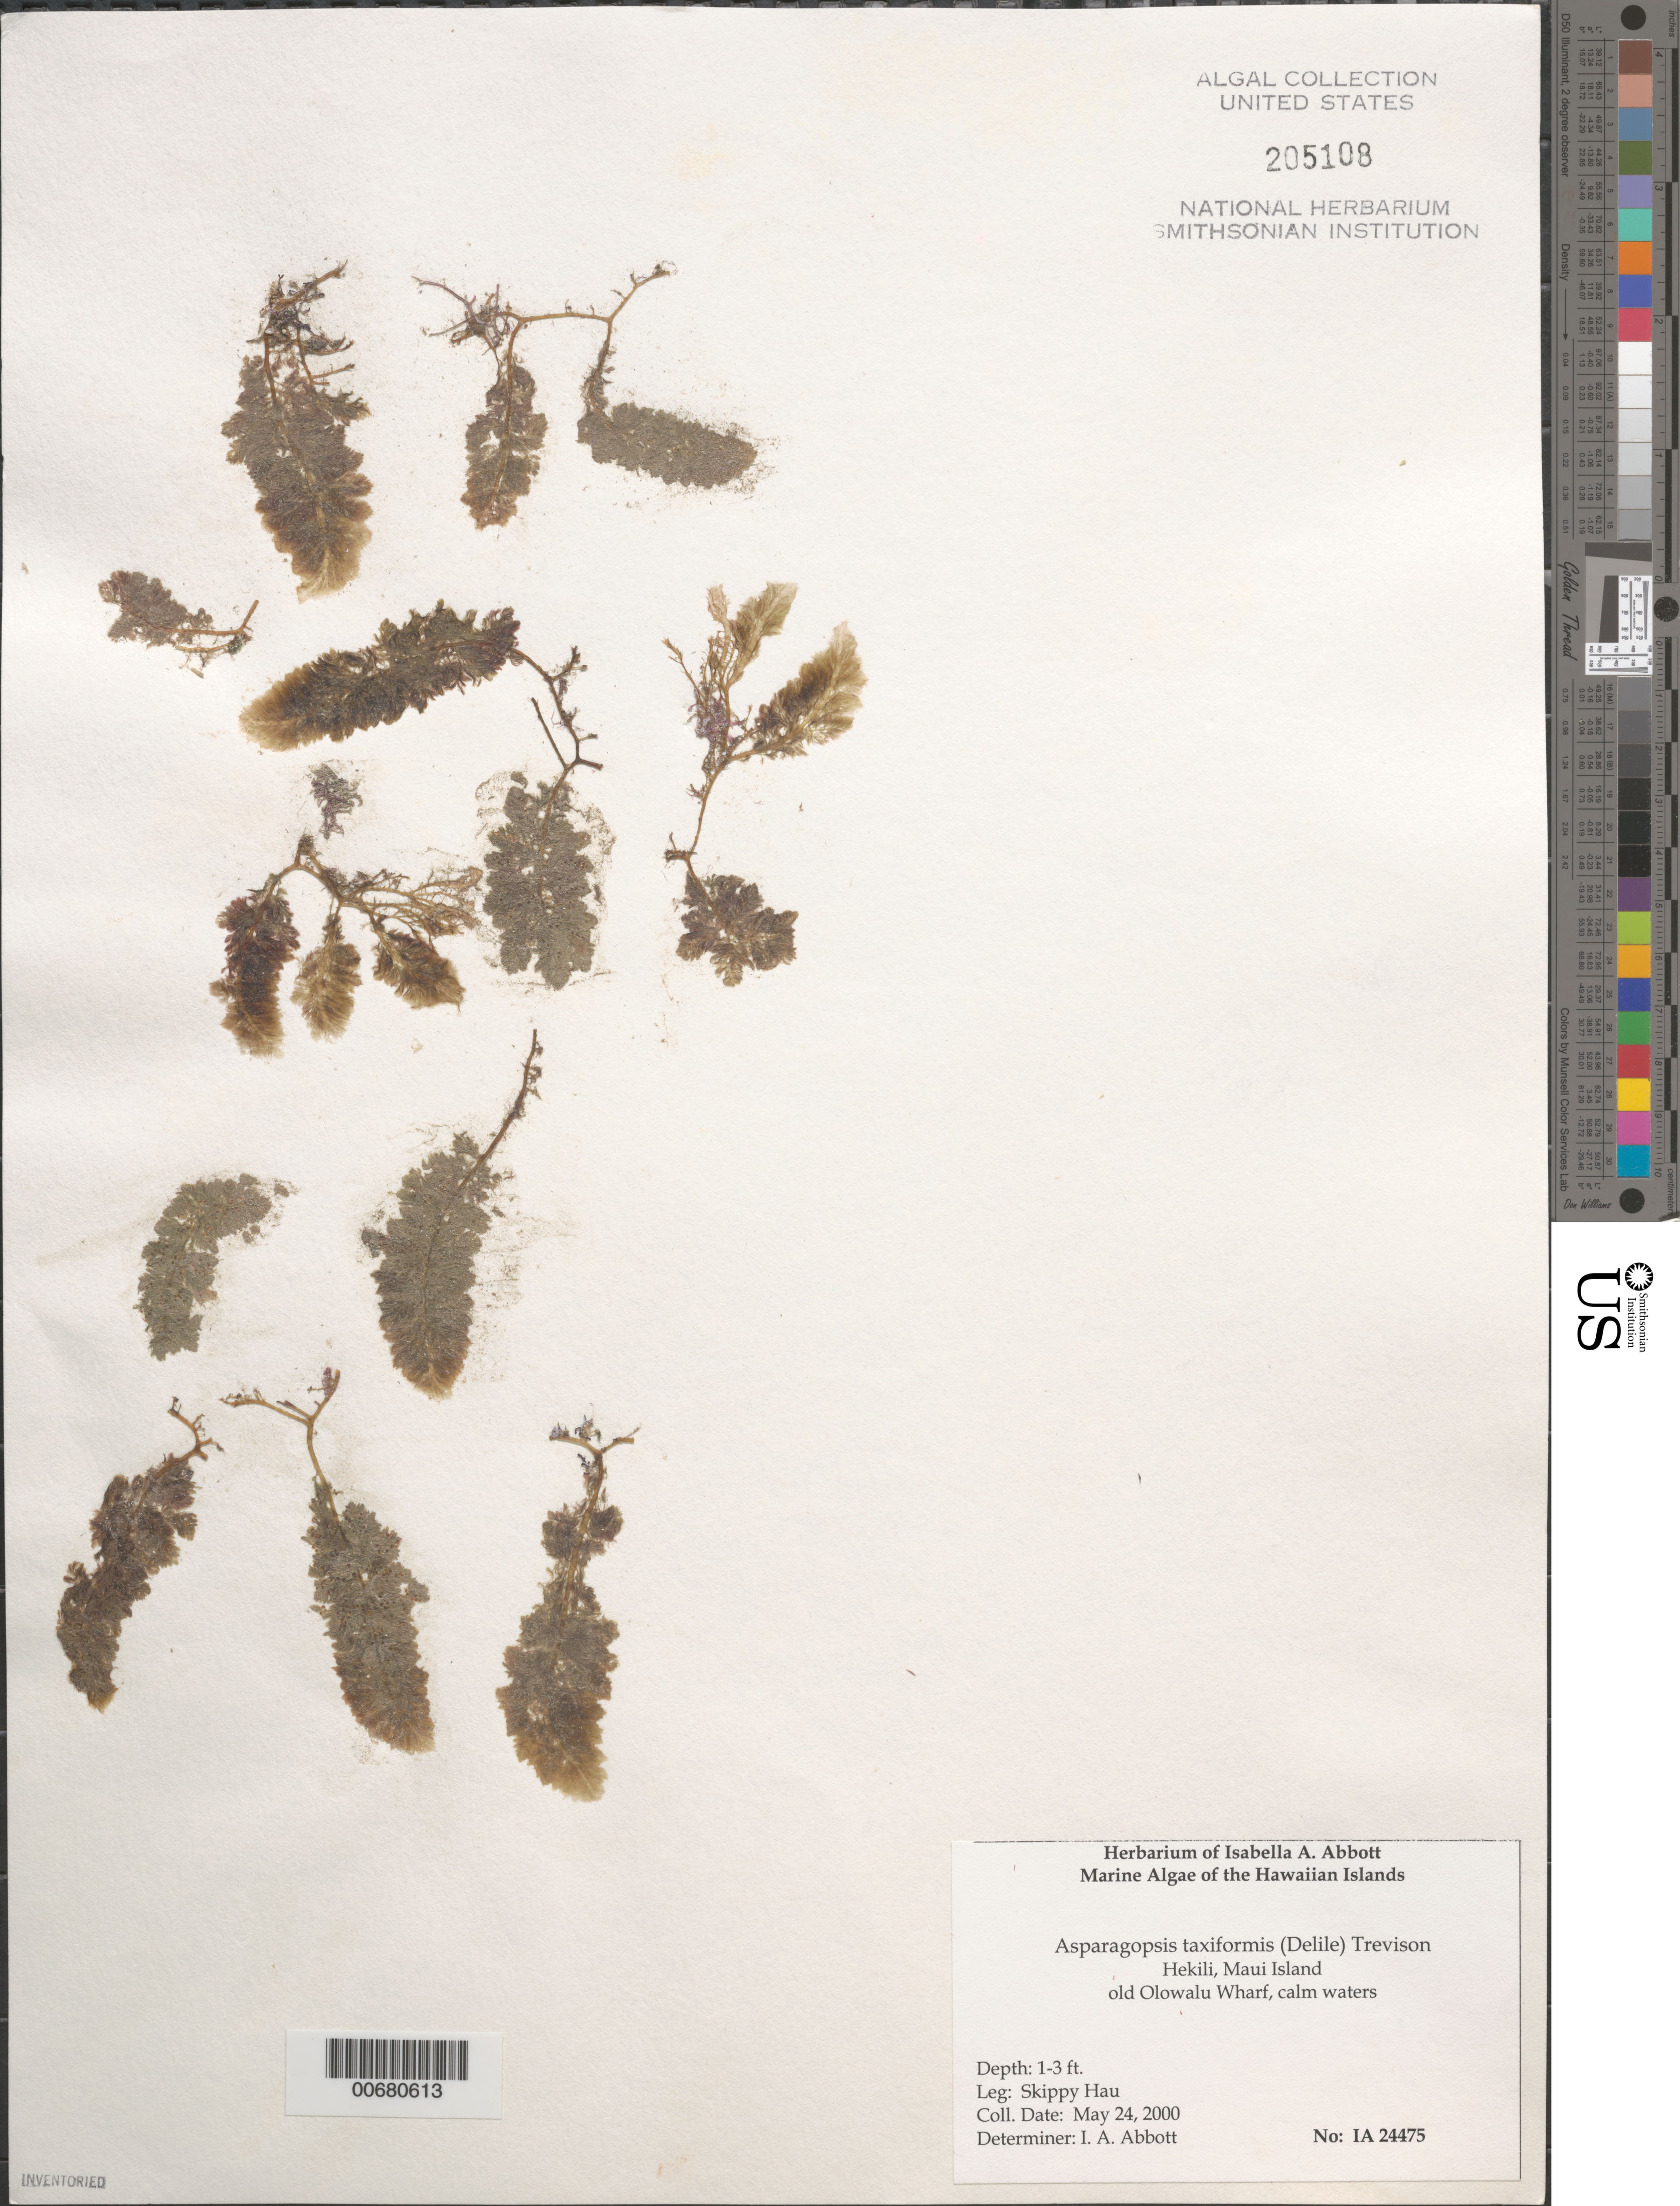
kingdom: Plantae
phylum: Rhodophyta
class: Florideophyceae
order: Bonnemaisoniales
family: Bonnemaisoniaceae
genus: Asparagopsis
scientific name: Asparagopsis taxiformis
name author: (Delile) Trevis.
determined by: Abbott, Isabella A.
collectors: S. Hau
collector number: IAA 24475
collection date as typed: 24 May 2000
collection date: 2000-05-24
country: United States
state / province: Hawaii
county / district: Maui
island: Maui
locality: Hekili, old Olowalu Wharf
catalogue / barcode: US 205108